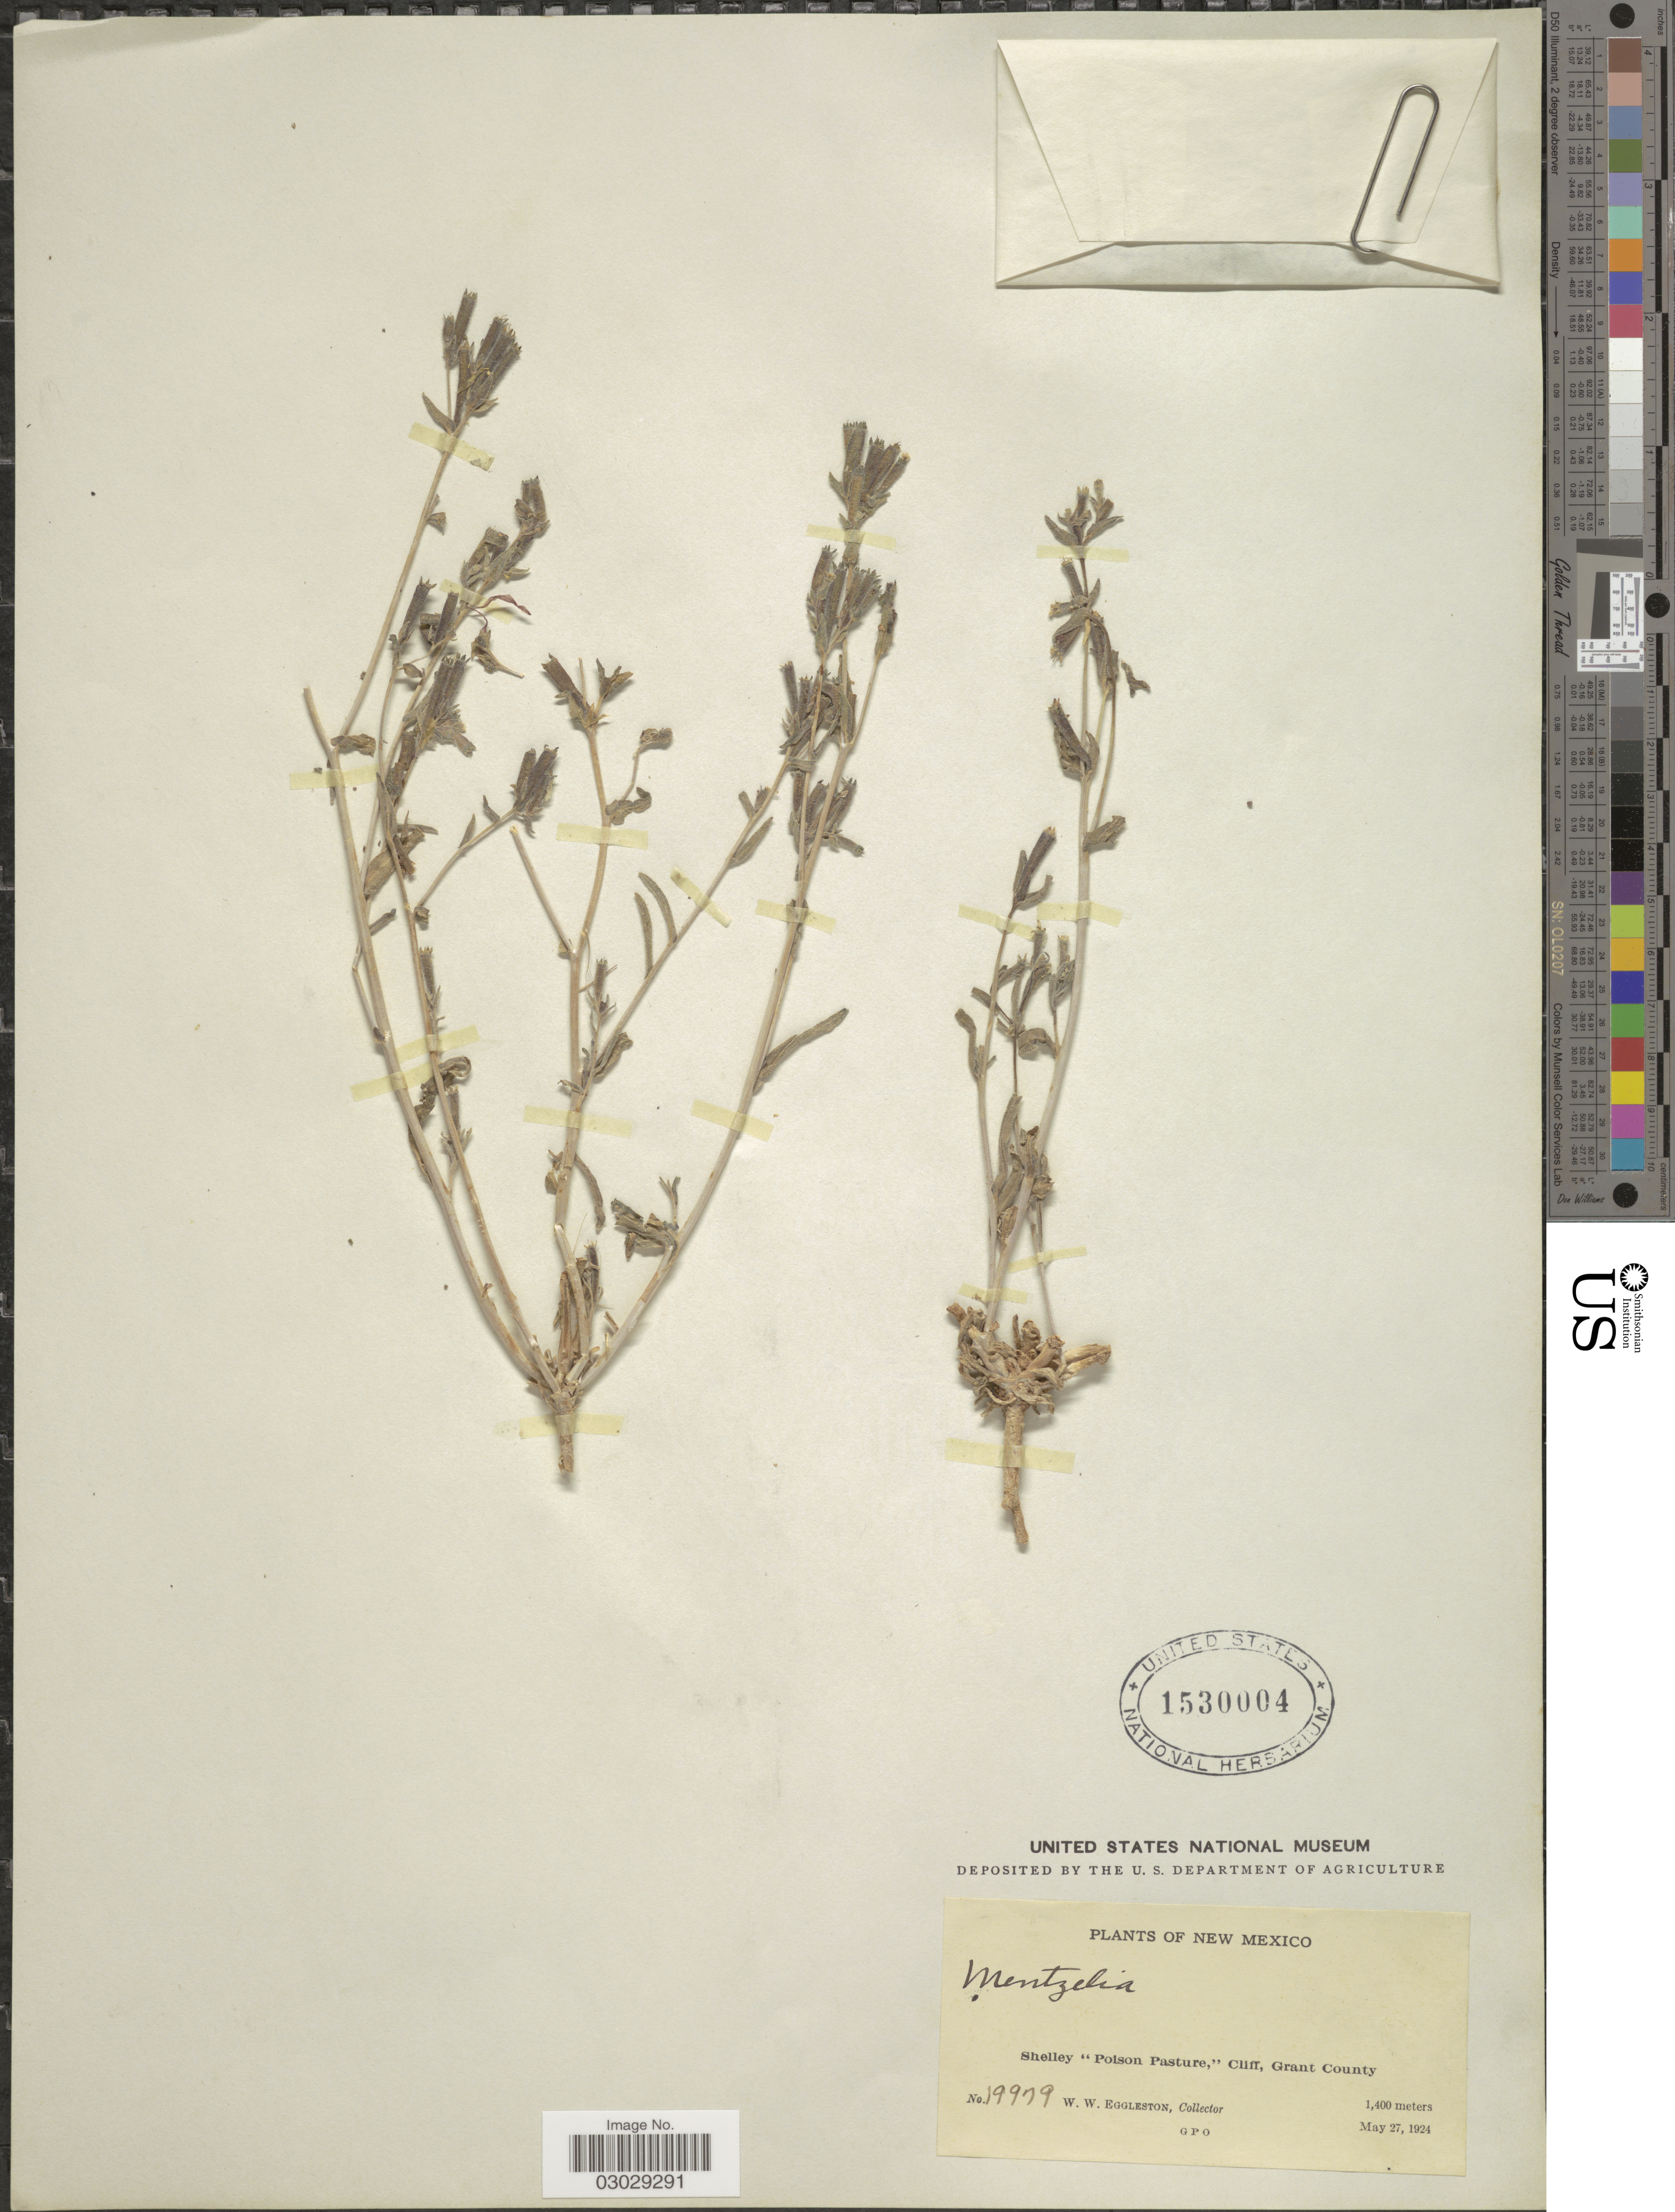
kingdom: Plantae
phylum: Tracheophyta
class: Magnoliopsida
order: Cornales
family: Loasaceae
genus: Mentzelia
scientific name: Mentzelia albicaulis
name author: (Douglas ex Hook.) Douglas ex Torr. & A. Gray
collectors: W. W. Eggleston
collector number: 19979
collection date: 1924-05-27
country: United States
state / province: New Mexico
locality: Shelley "Poison Pasture", Cliff, Grant County.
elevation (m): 1400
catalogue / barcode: US 1530004